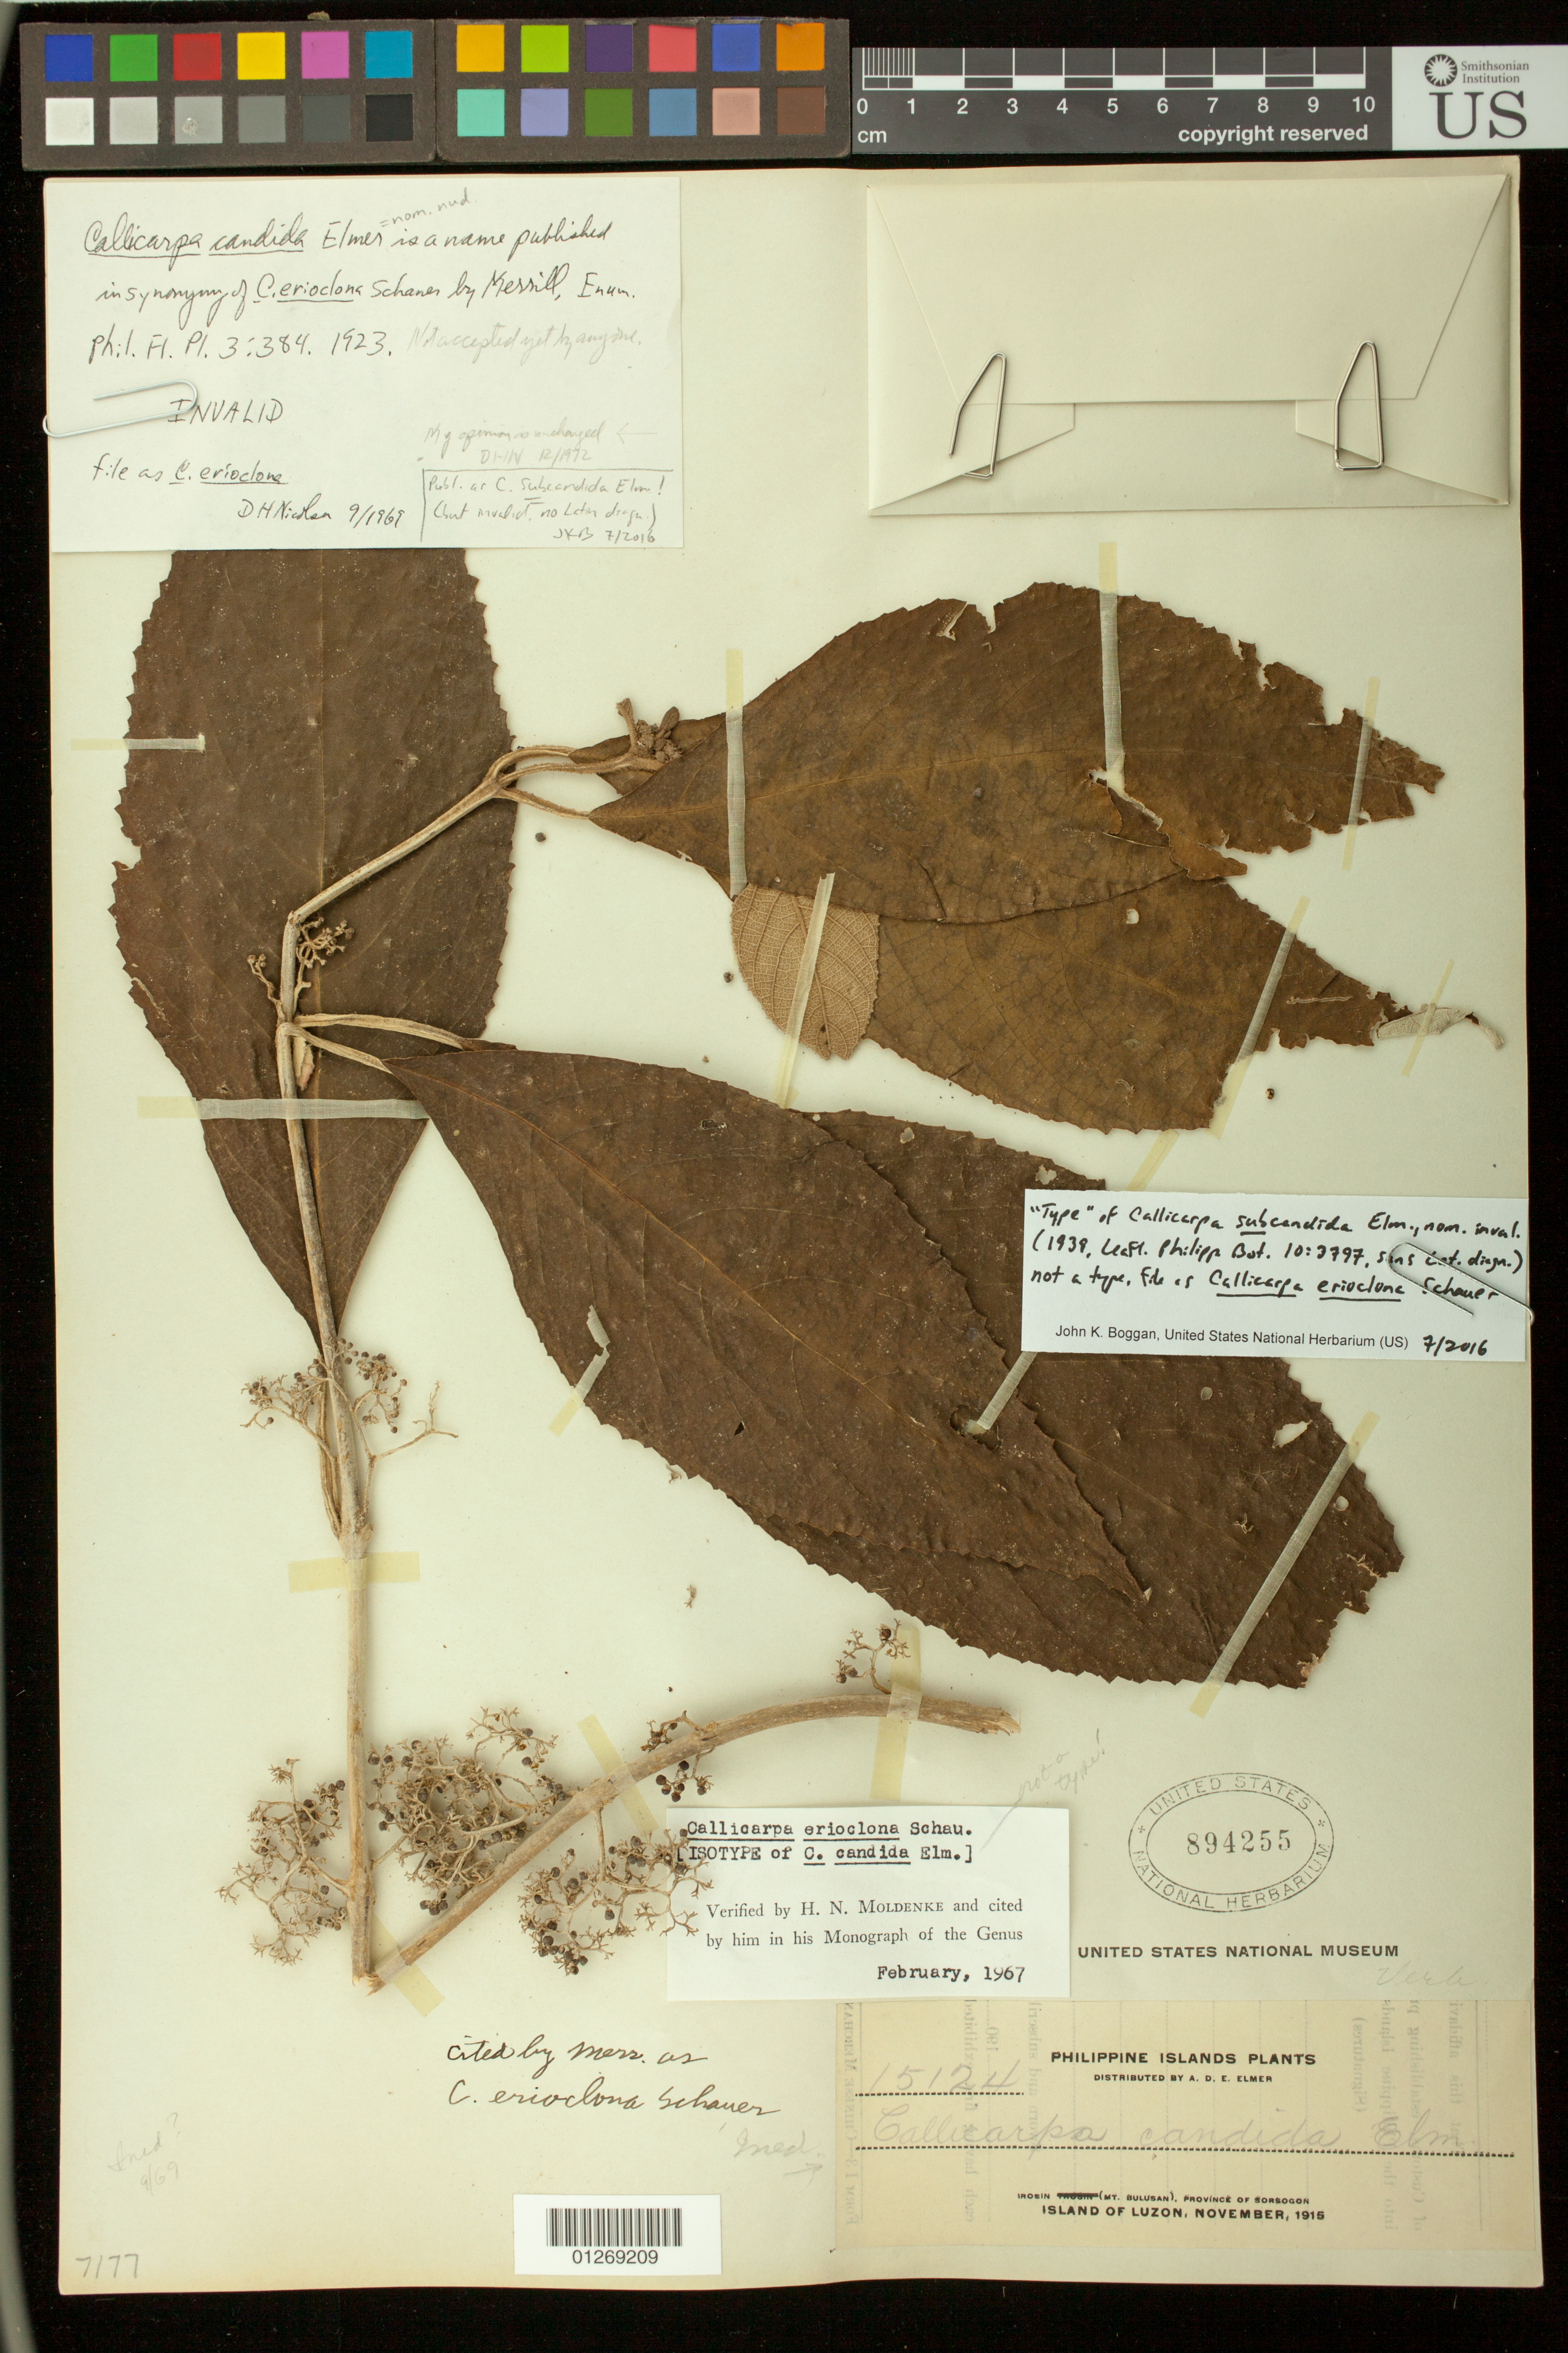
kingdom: Plantae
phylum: Tracheophyta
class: Magnoliopsida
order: Lamiales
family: Lamiaceae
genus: Callicarpa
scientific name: Callicarpa subcandida Elmer, nom. inval.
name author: Elmer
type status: Voucher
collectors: A. D. E. Elmer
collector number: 15124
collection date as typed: Nov 1915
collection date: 1915-11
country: Philippines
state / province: Bicol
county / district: Sorsogon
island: Luzon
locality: Irosin (Mt. Bulusan), Province of Sorsogon, Island of Luzon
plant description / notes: Annotated as "Callicarpa candida Elm." but name was published as Callicarpa subcandida Elm., nom. inval. (published without Latin descr. or diagn.). "Lectotypified" by Bramley (2013).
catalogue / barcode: US 894255